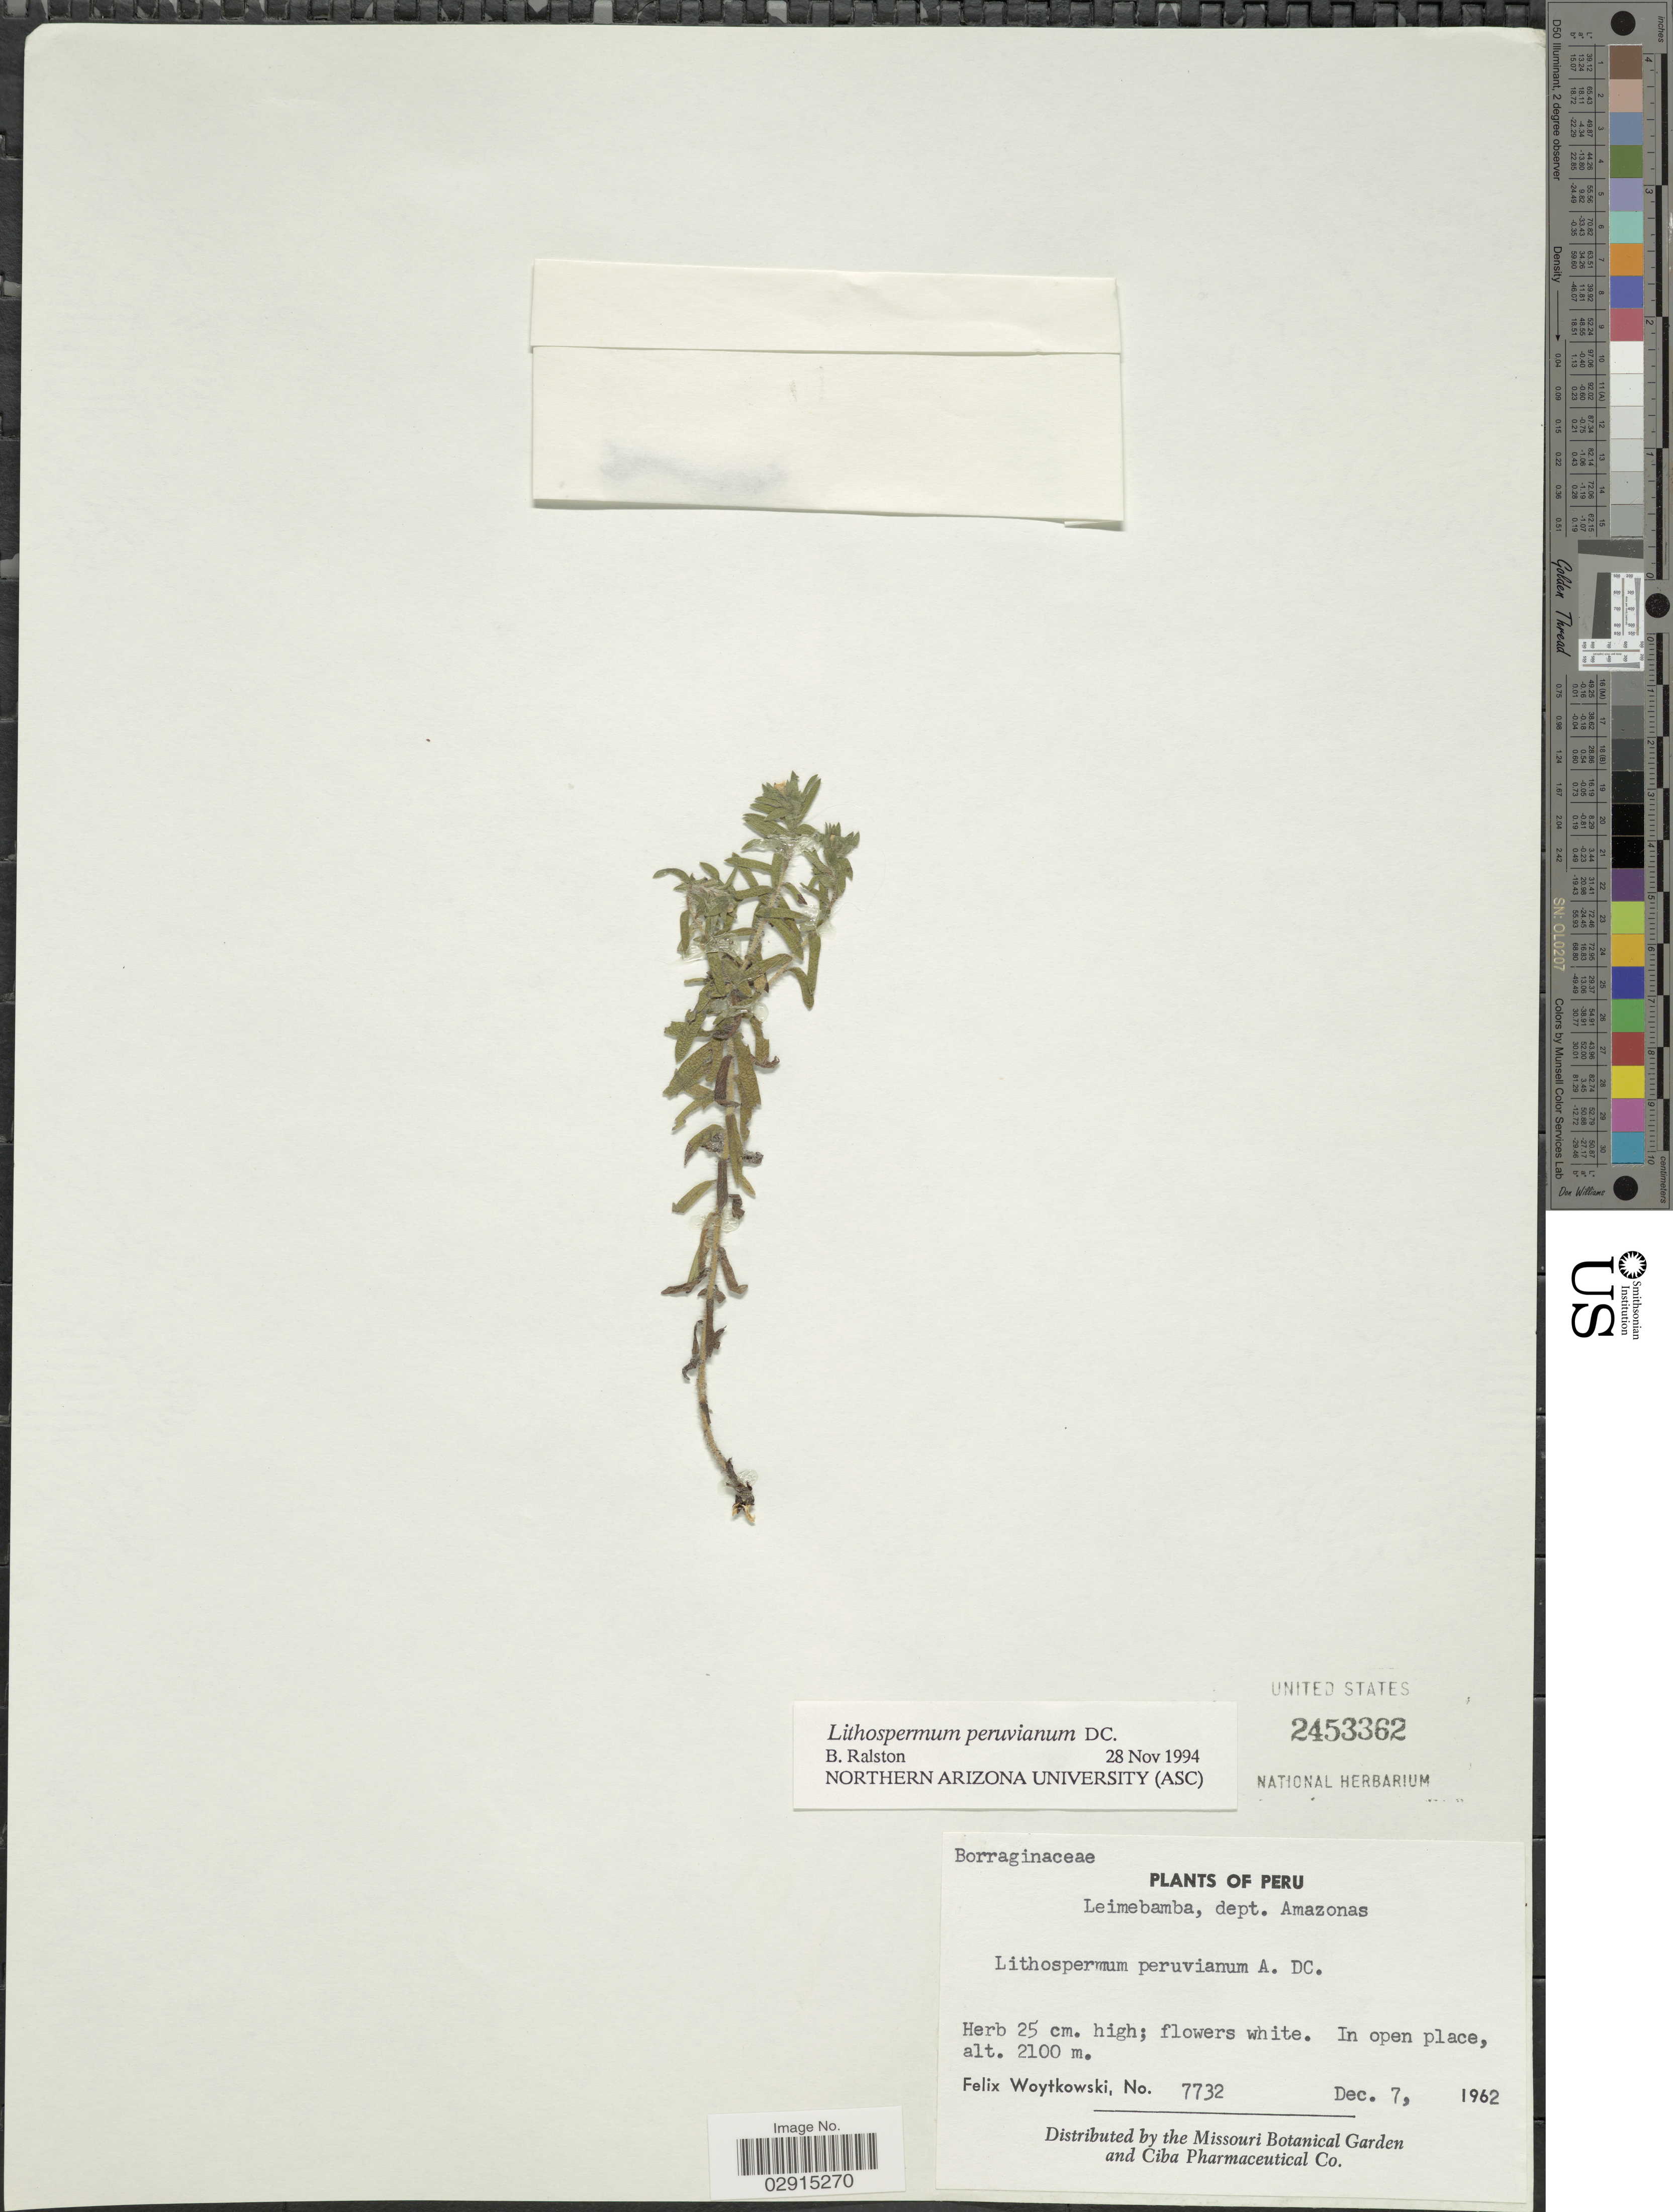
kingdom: Plantae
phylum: Tracheophyta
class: Magnoliopsida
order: Boraginales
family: Boraginaceae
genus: Lithospermum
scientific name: Lithospermum peruvianum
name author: DC.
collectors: F. Woytkowski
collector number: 7732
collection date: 1962-12-07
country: Peru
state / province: Amazonas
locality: Leimebamba, dept. Amazonas. Peru.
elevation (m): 2100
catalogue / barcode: US 2453362